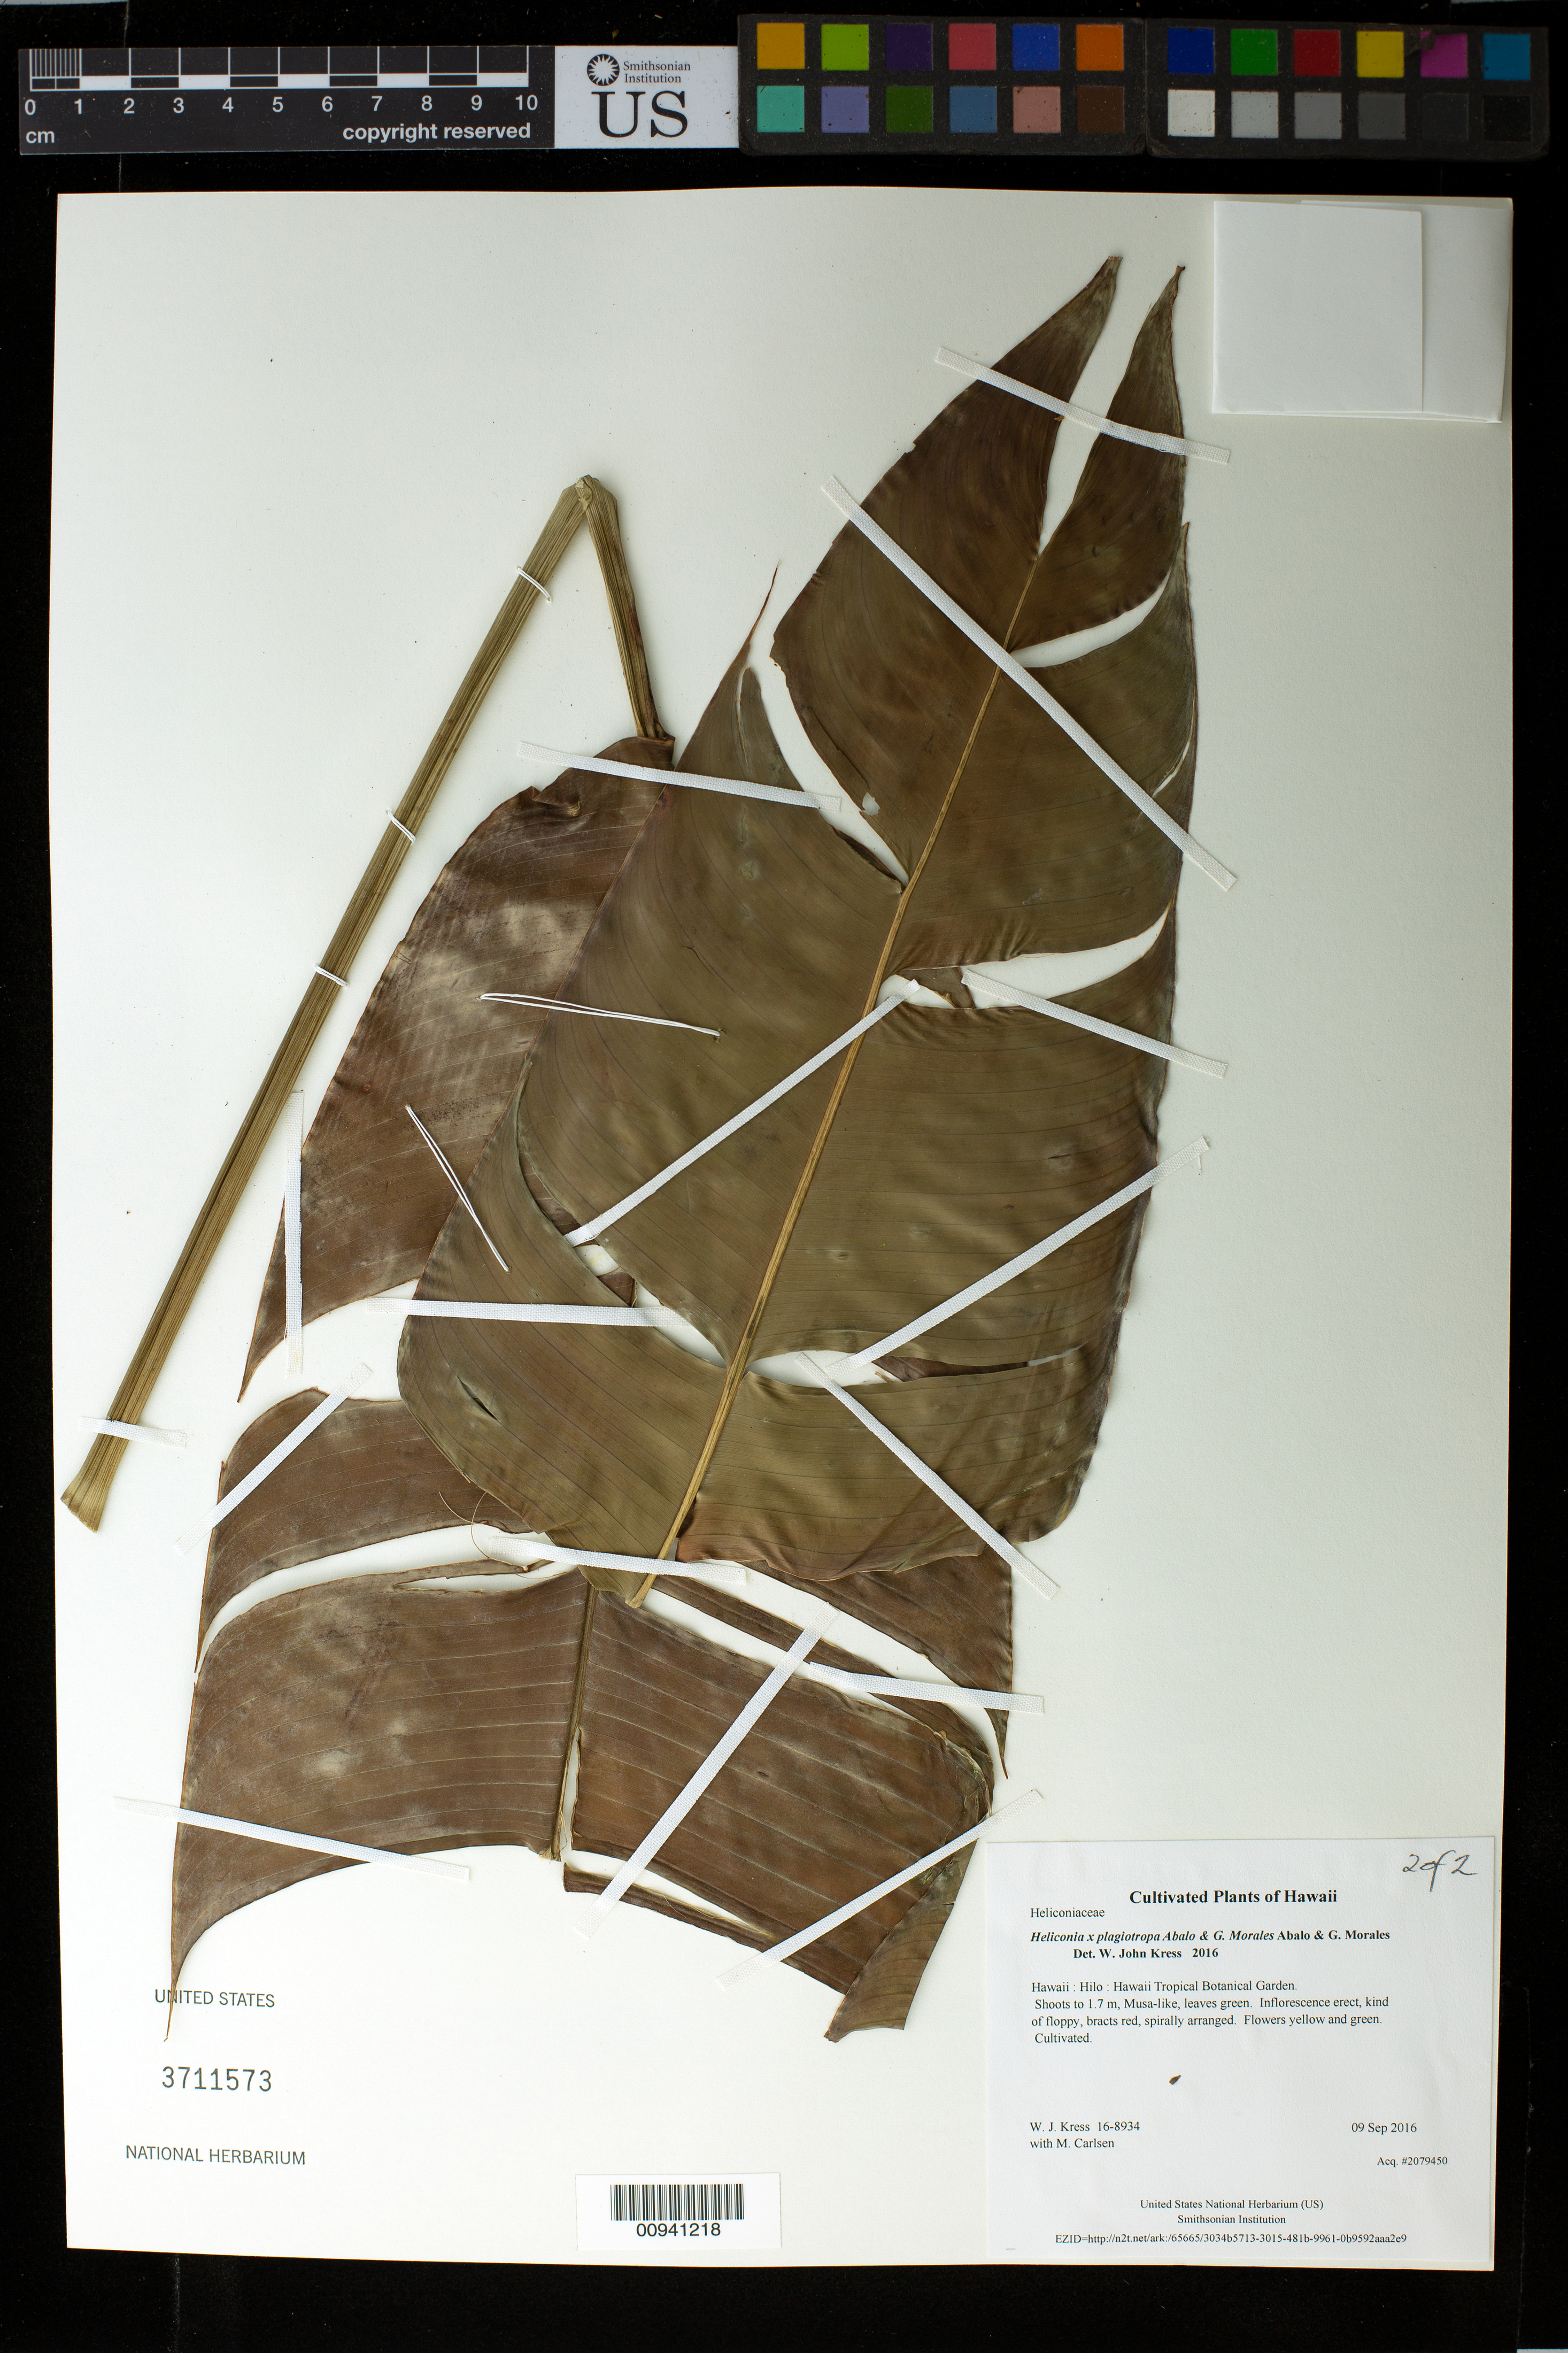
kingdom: Plantae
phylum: Tracheophyta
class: Liliopsida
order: Zingiberales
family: Heliconiaceae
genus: Heliconia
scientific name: Heliconia x plagiotropa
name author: Abalo & G. Morales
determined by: Kress, W. J., (US), Smithsonian Institution - National Museum of Natural History (UNITED STATES)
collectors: W. J. Kress & M. M. Carlsen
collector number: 16-8934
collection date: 2016-09-09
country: United States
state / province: Hawaii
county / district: Hawaii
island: Hawaii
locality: Hawaii Tropical Botanical Garden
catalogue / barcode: US 3711573